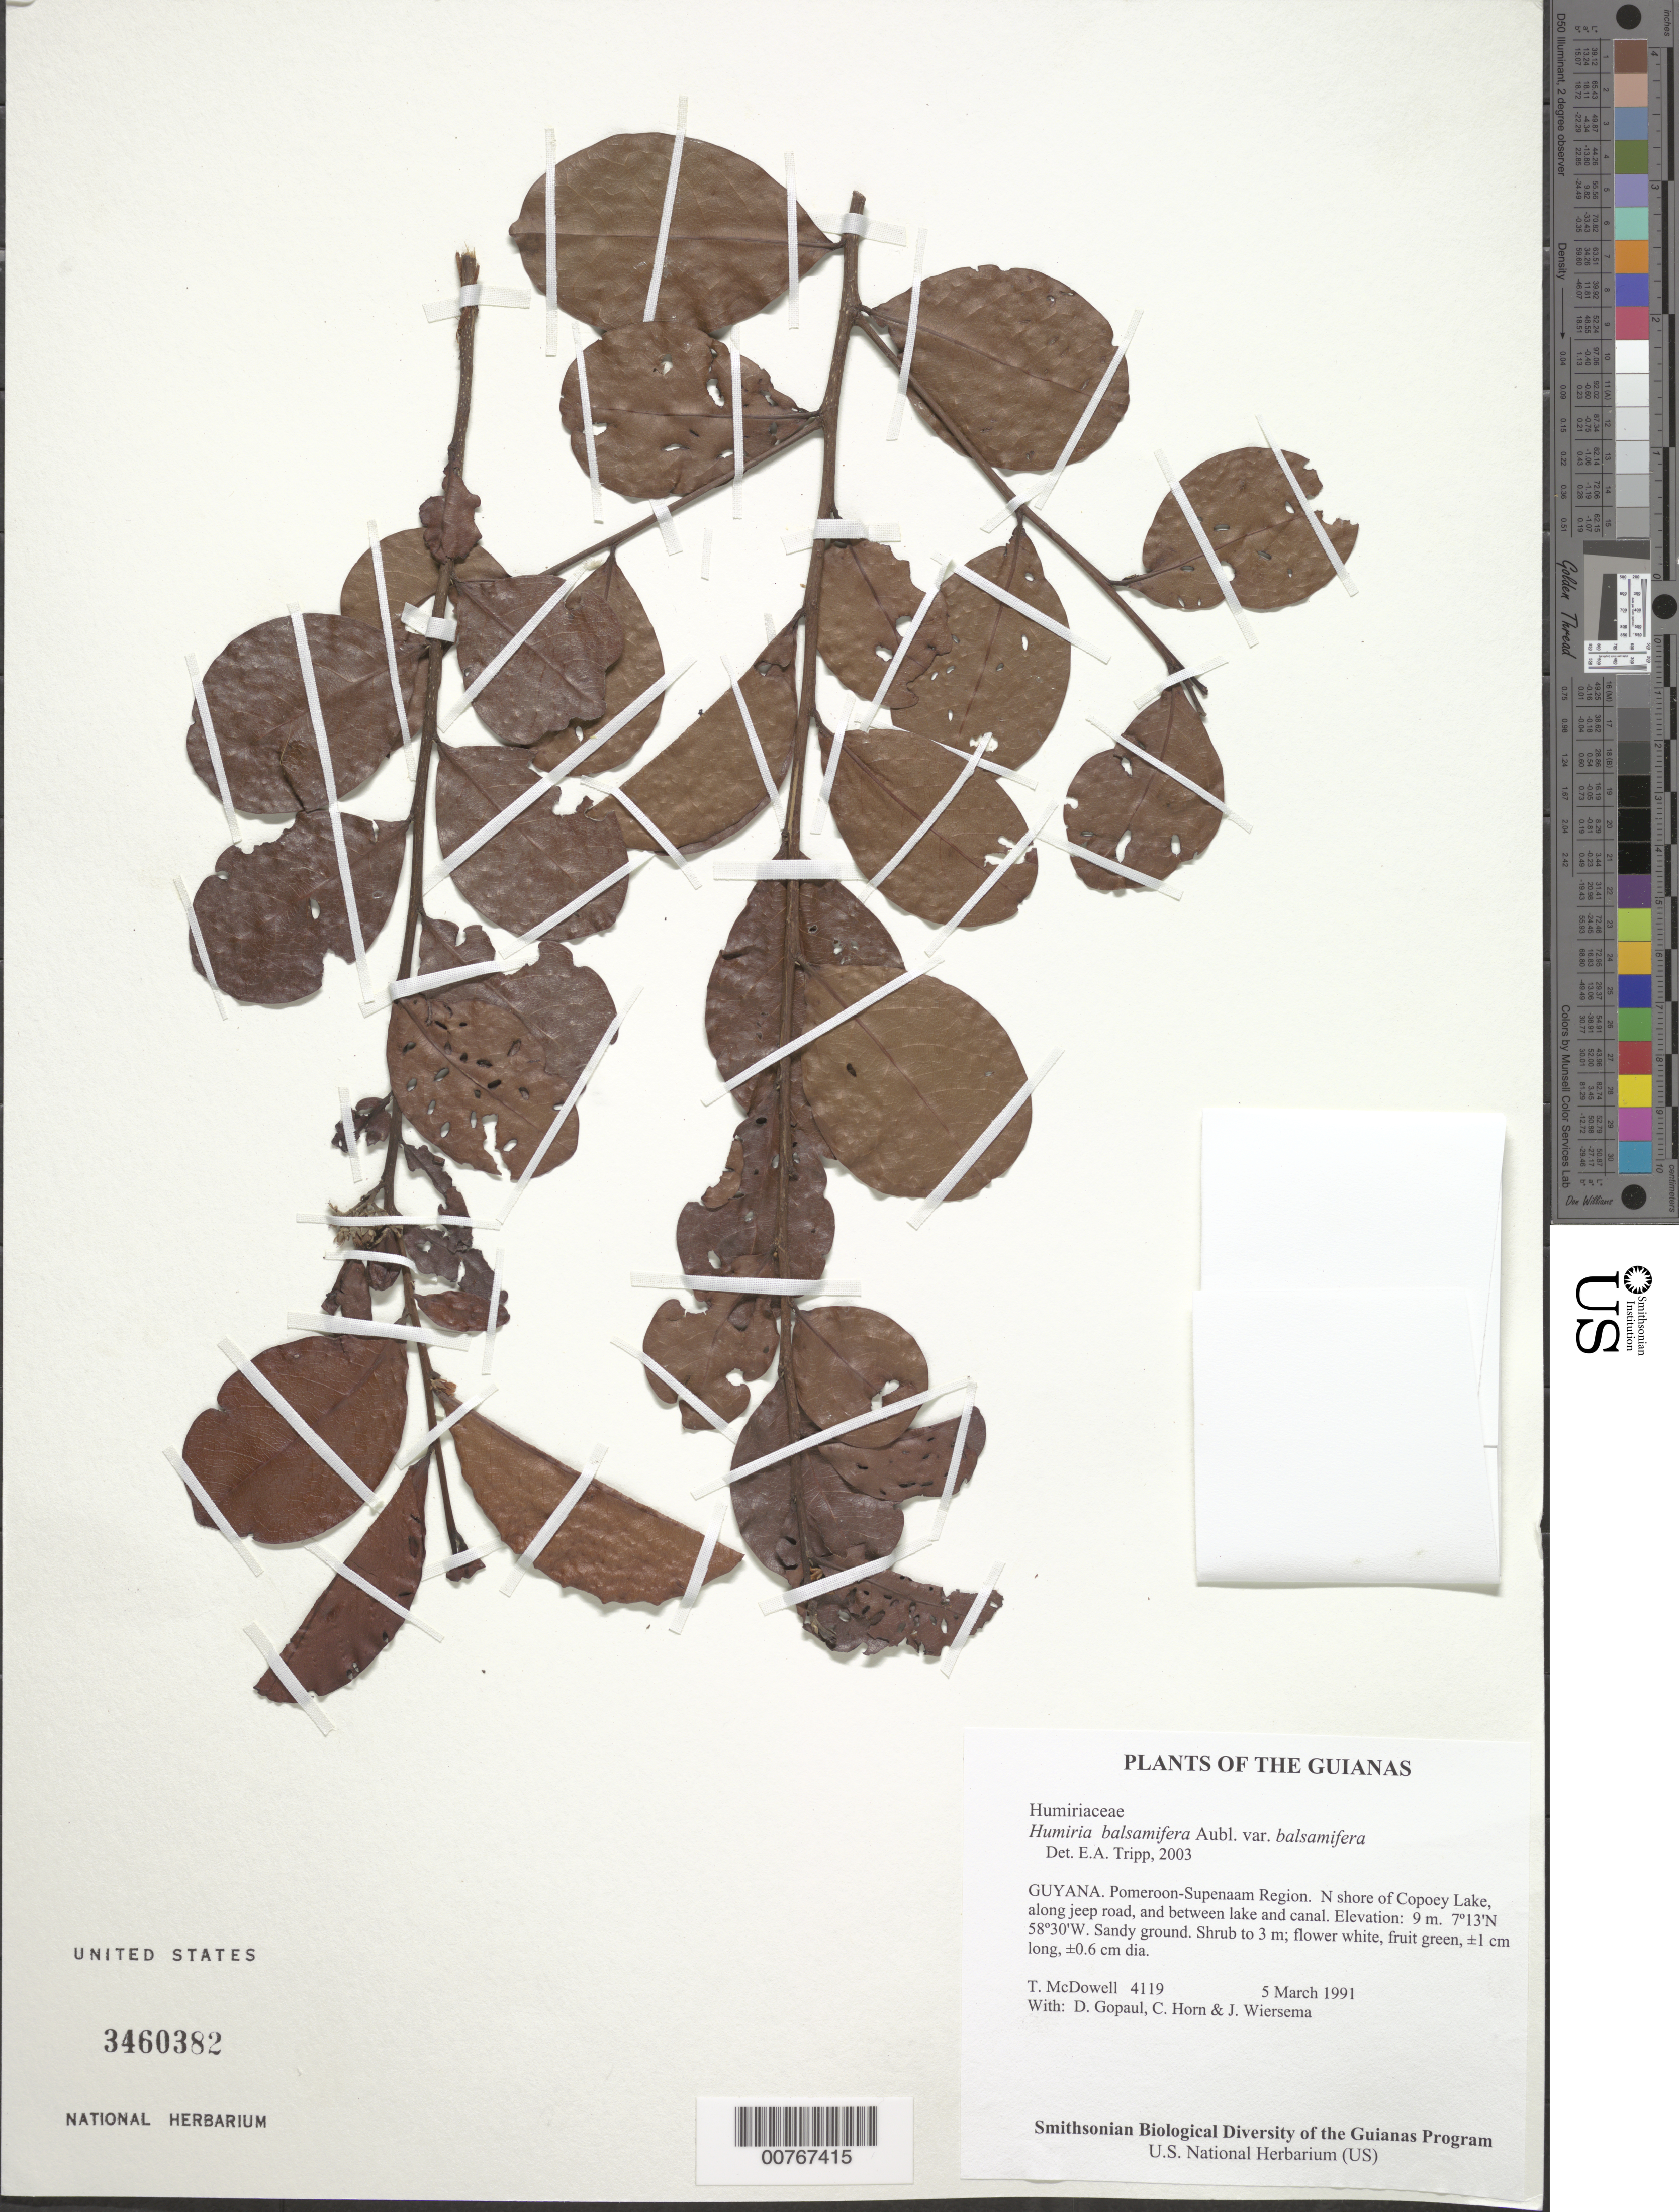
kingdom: Plantae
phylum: Tracheophyta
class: Magnoliopsida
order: Malpighiales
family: Humiriaceae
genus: Humiria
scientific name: Humiria balsamifera var. balsamifera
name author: Aubl.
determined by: Tripp, Erin A.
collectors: T. McDowell, D. Gopaul, C. N. Horn & J. H. Wiersema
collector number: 4119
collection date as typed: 5 March 1991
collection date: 1991-03-05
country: Guyana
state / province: Pomeroon-Supenaam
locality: N shore of Copoey Lake, along jeep road, and between lake and canal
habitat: Sandy ground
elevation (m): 9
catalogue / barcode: US 3460382